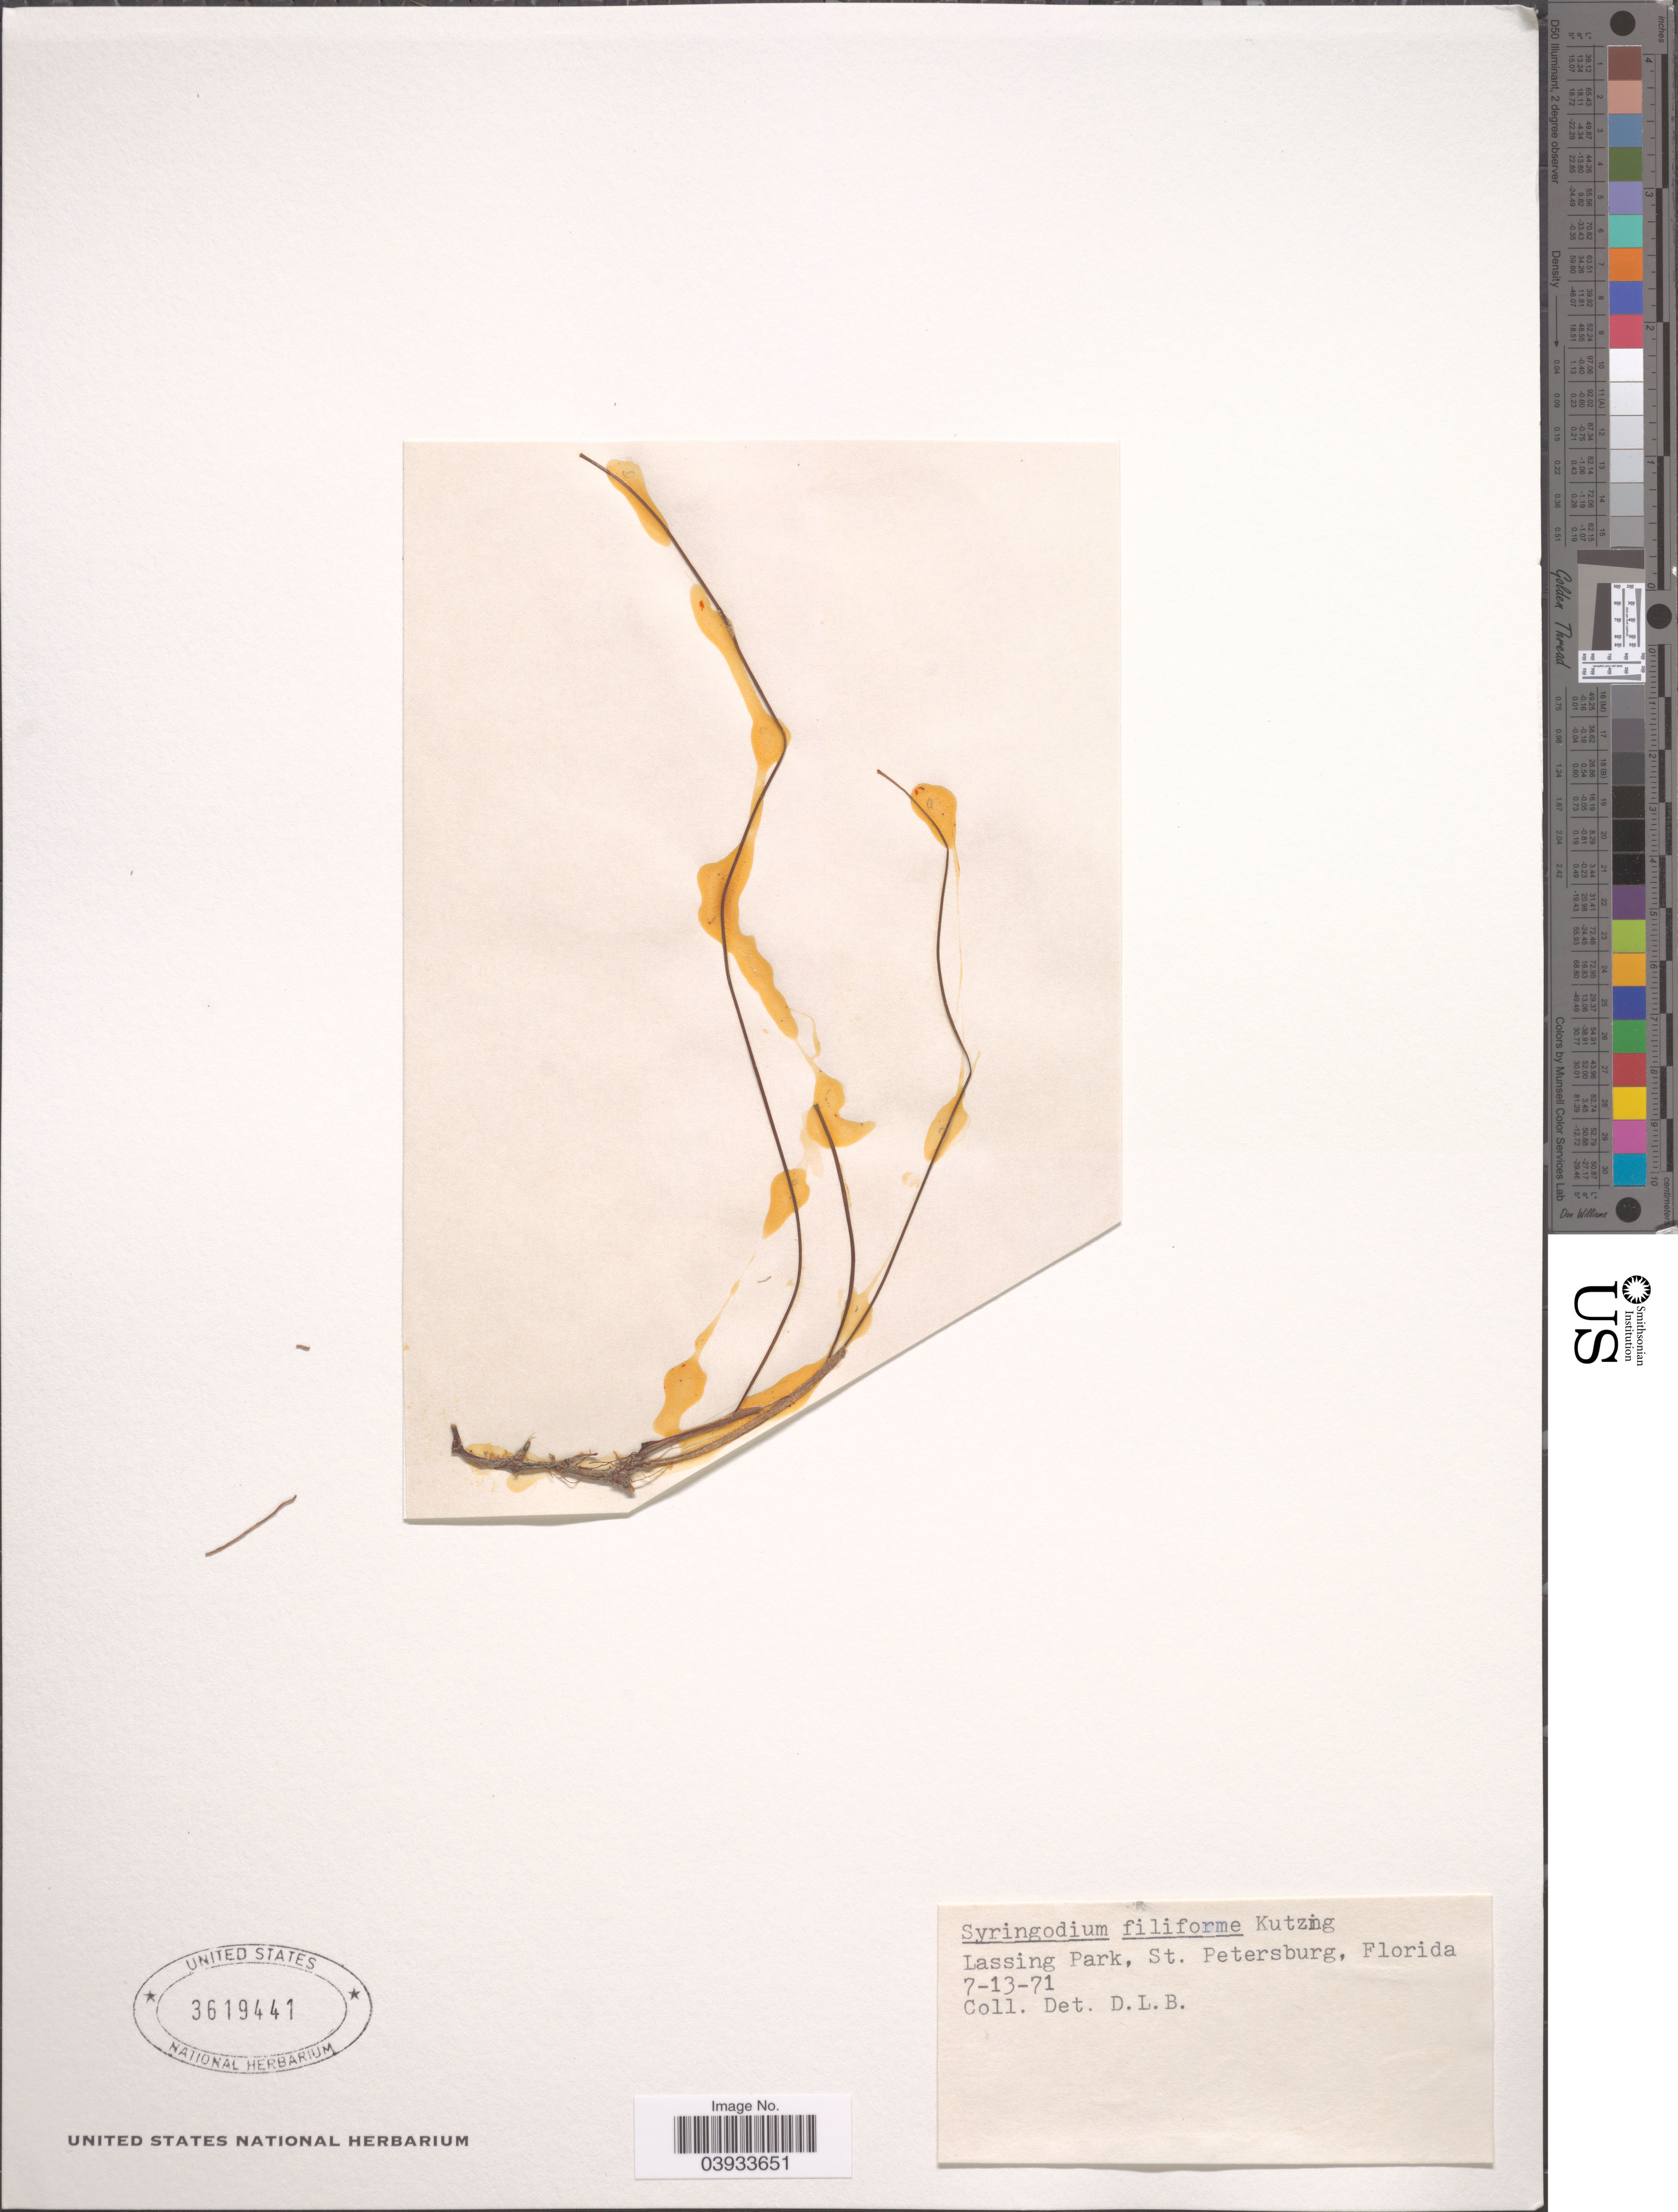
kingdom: Plantae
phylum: Tracheophyta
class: Liliopsida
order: Alismatales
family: Cymodoceaceae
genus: Syringodium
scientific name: Syringodium filiforme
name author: Kütz.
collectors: D. L. B.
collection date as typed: Transcribed d/m/y: 13/7/71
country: United States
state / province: Florida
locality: Lassing Park, St. Petersburg.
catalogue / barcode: US 3619441